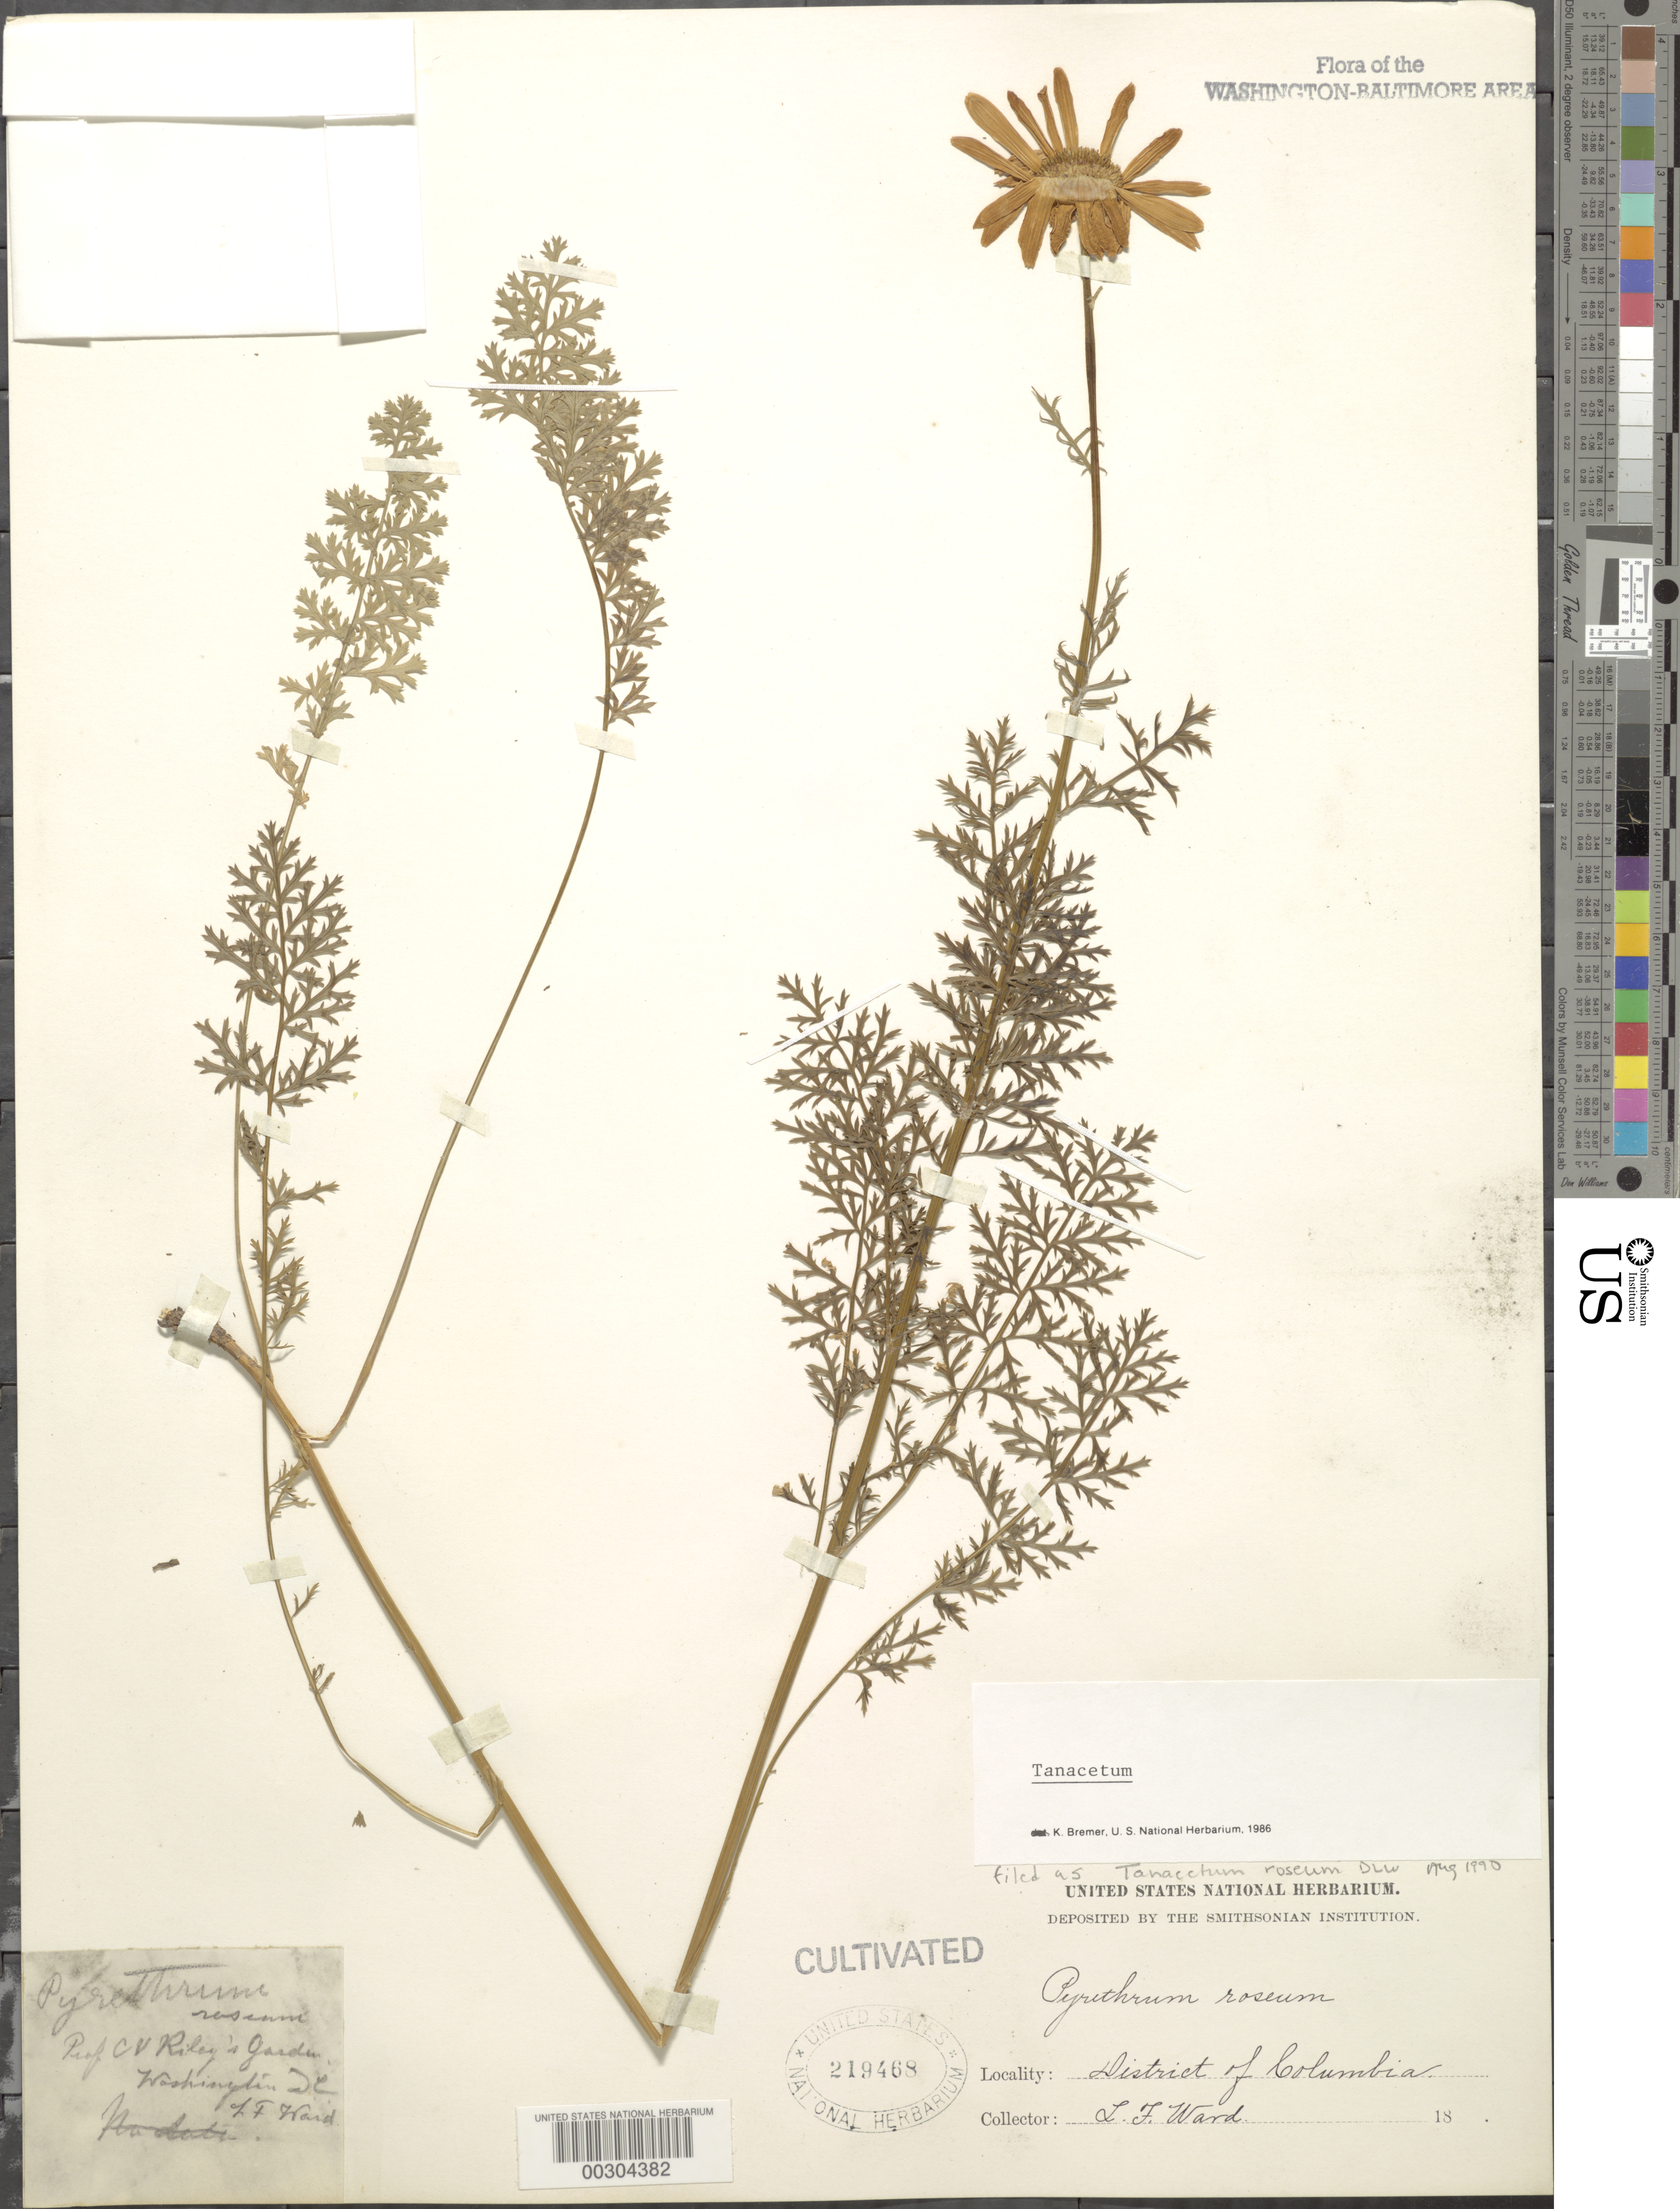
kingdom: Plantae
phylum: Tracheophyta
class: Magnoliopsida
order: Asterales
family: Asteraceae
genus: Tanacetum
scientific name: Tanacetum coccineum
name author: (Willd.) Grierson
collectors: L. F. Ward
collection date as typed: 18--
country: United States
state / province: District of Columbia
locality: Washington, Prof. C.V. Riley's garden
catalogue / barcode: US 219468